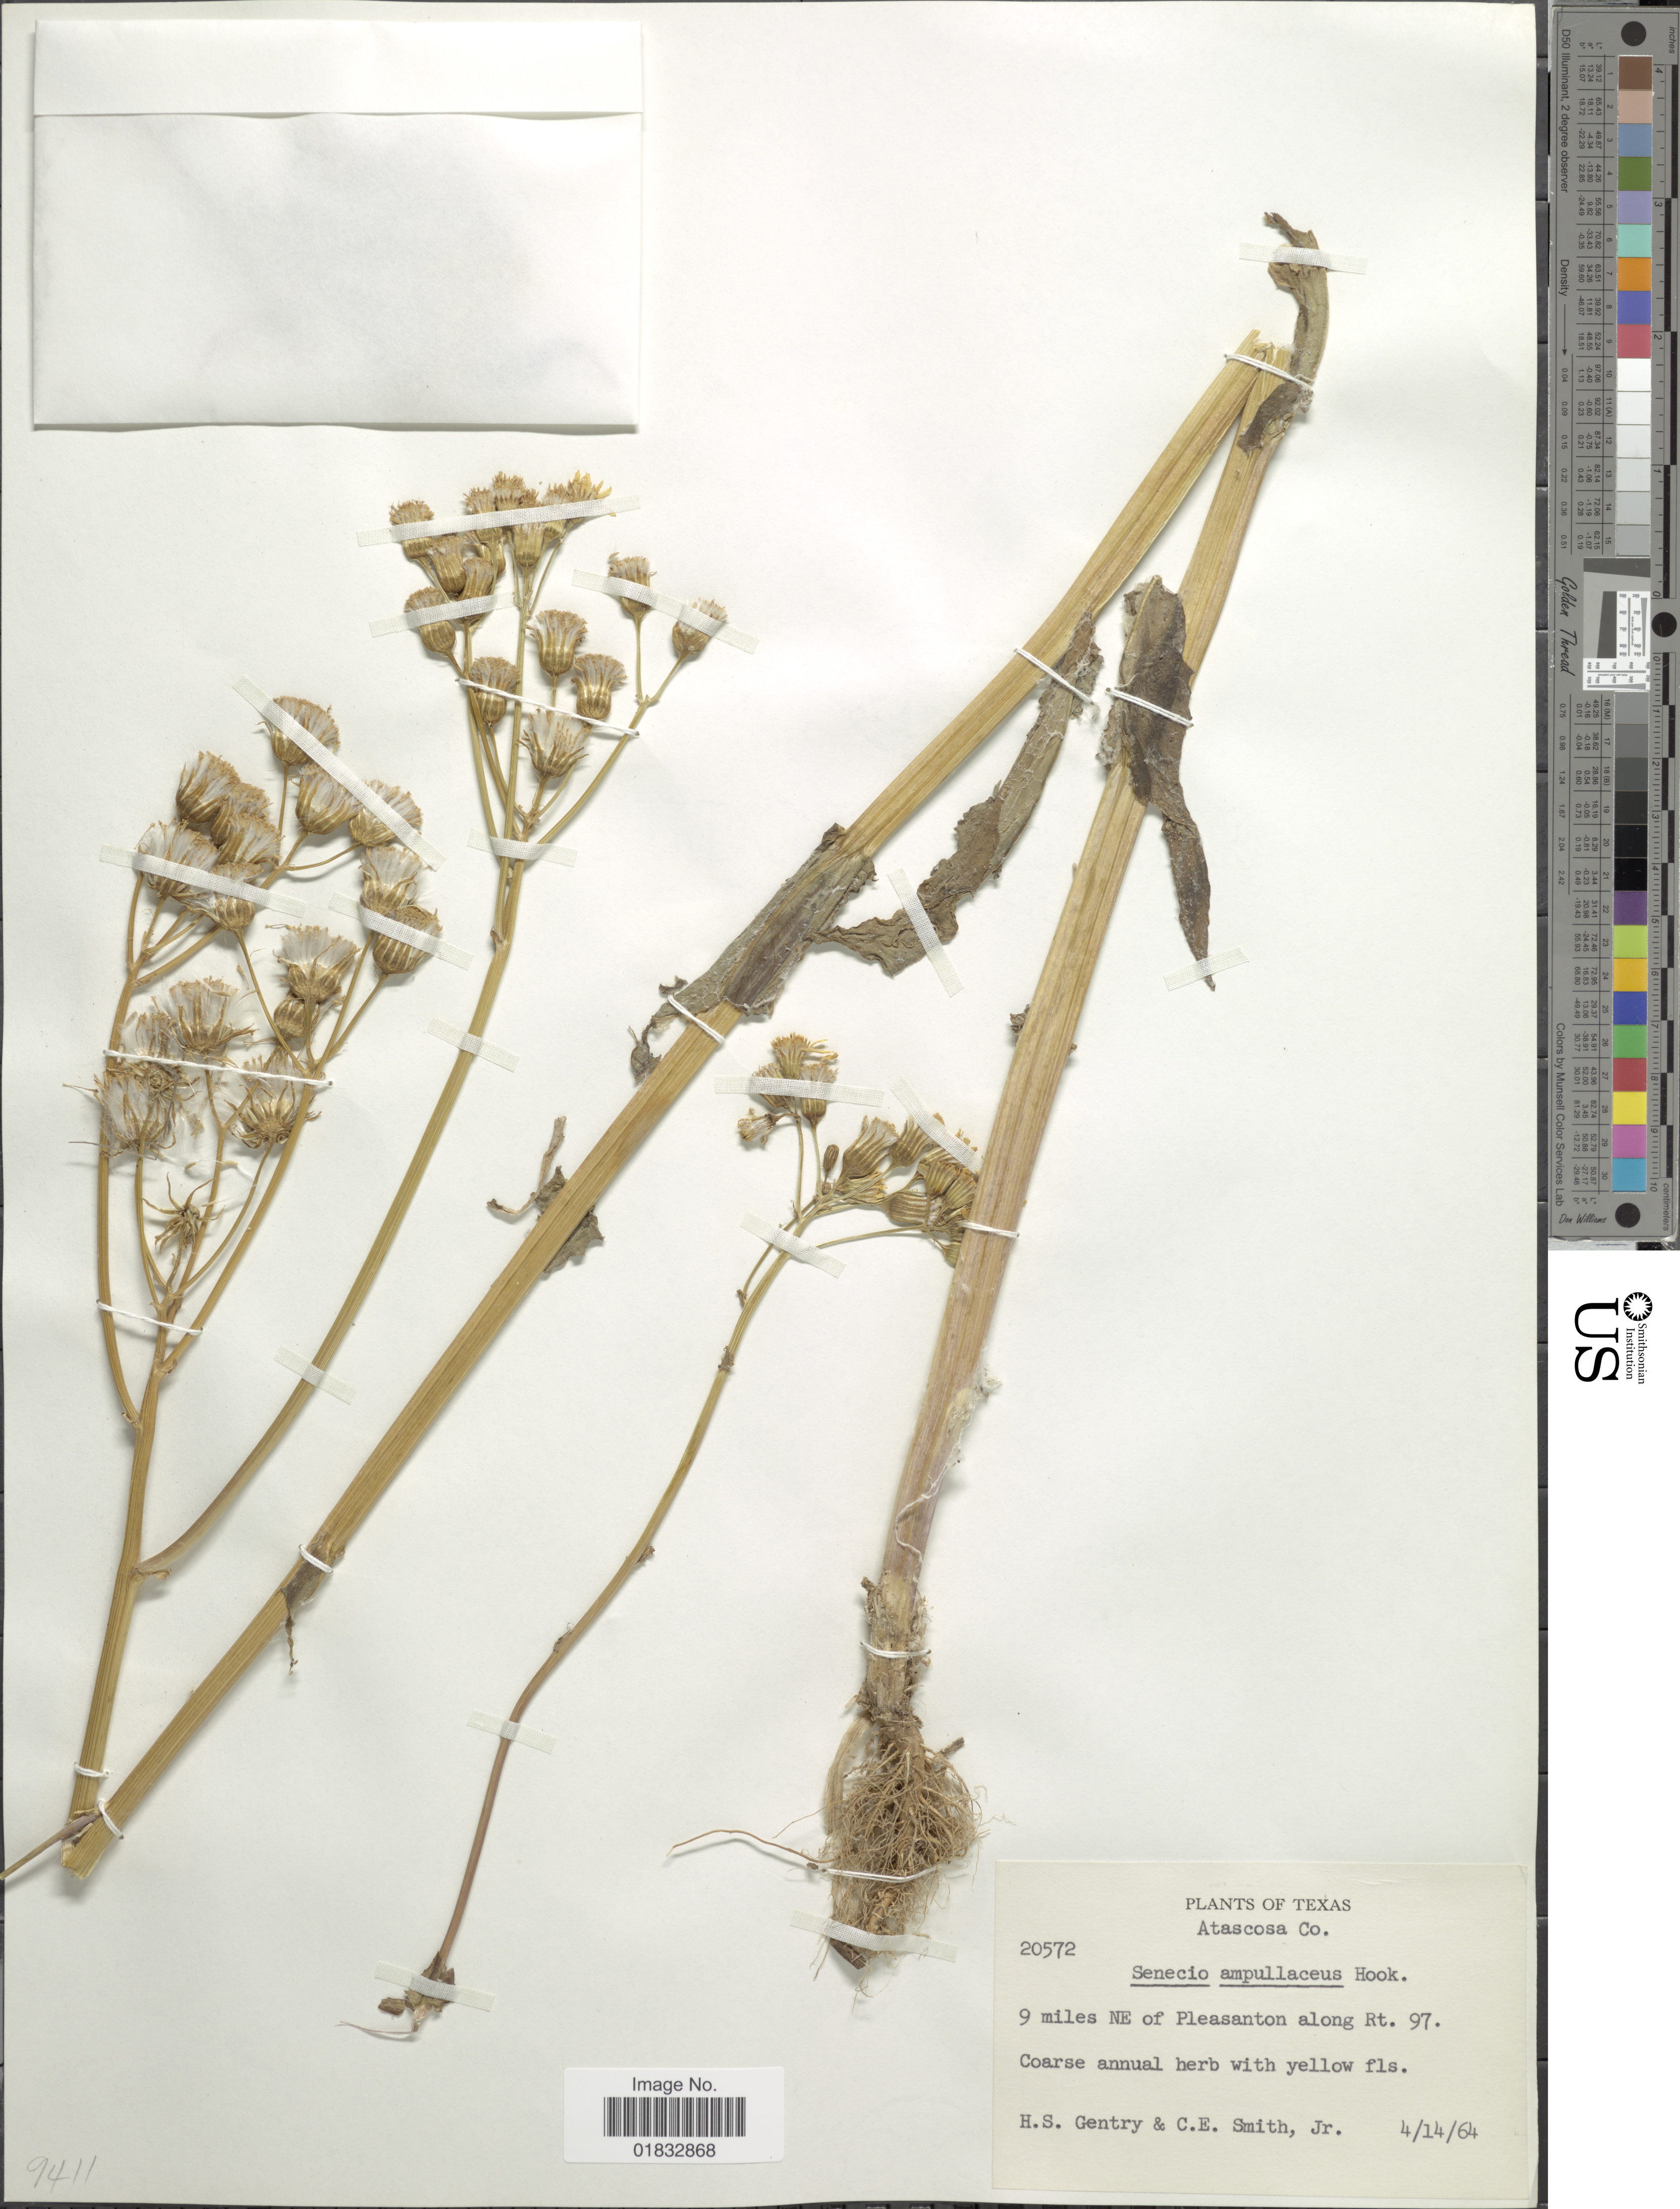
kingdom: Plantae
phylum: Tracheophyta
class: Magnoliopsida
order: Asterales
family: Asteraceae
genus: Senecio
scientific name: Senecio ampullaceus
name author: Hook.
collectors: H. S. Gentry & C. E. Smith Jr.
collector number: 20572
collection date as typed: Transcribed d/m/y: 14/4/64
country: United States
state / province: Texas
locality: Atascosa Co., 9 miles NE of Pleasanton along Rt 97